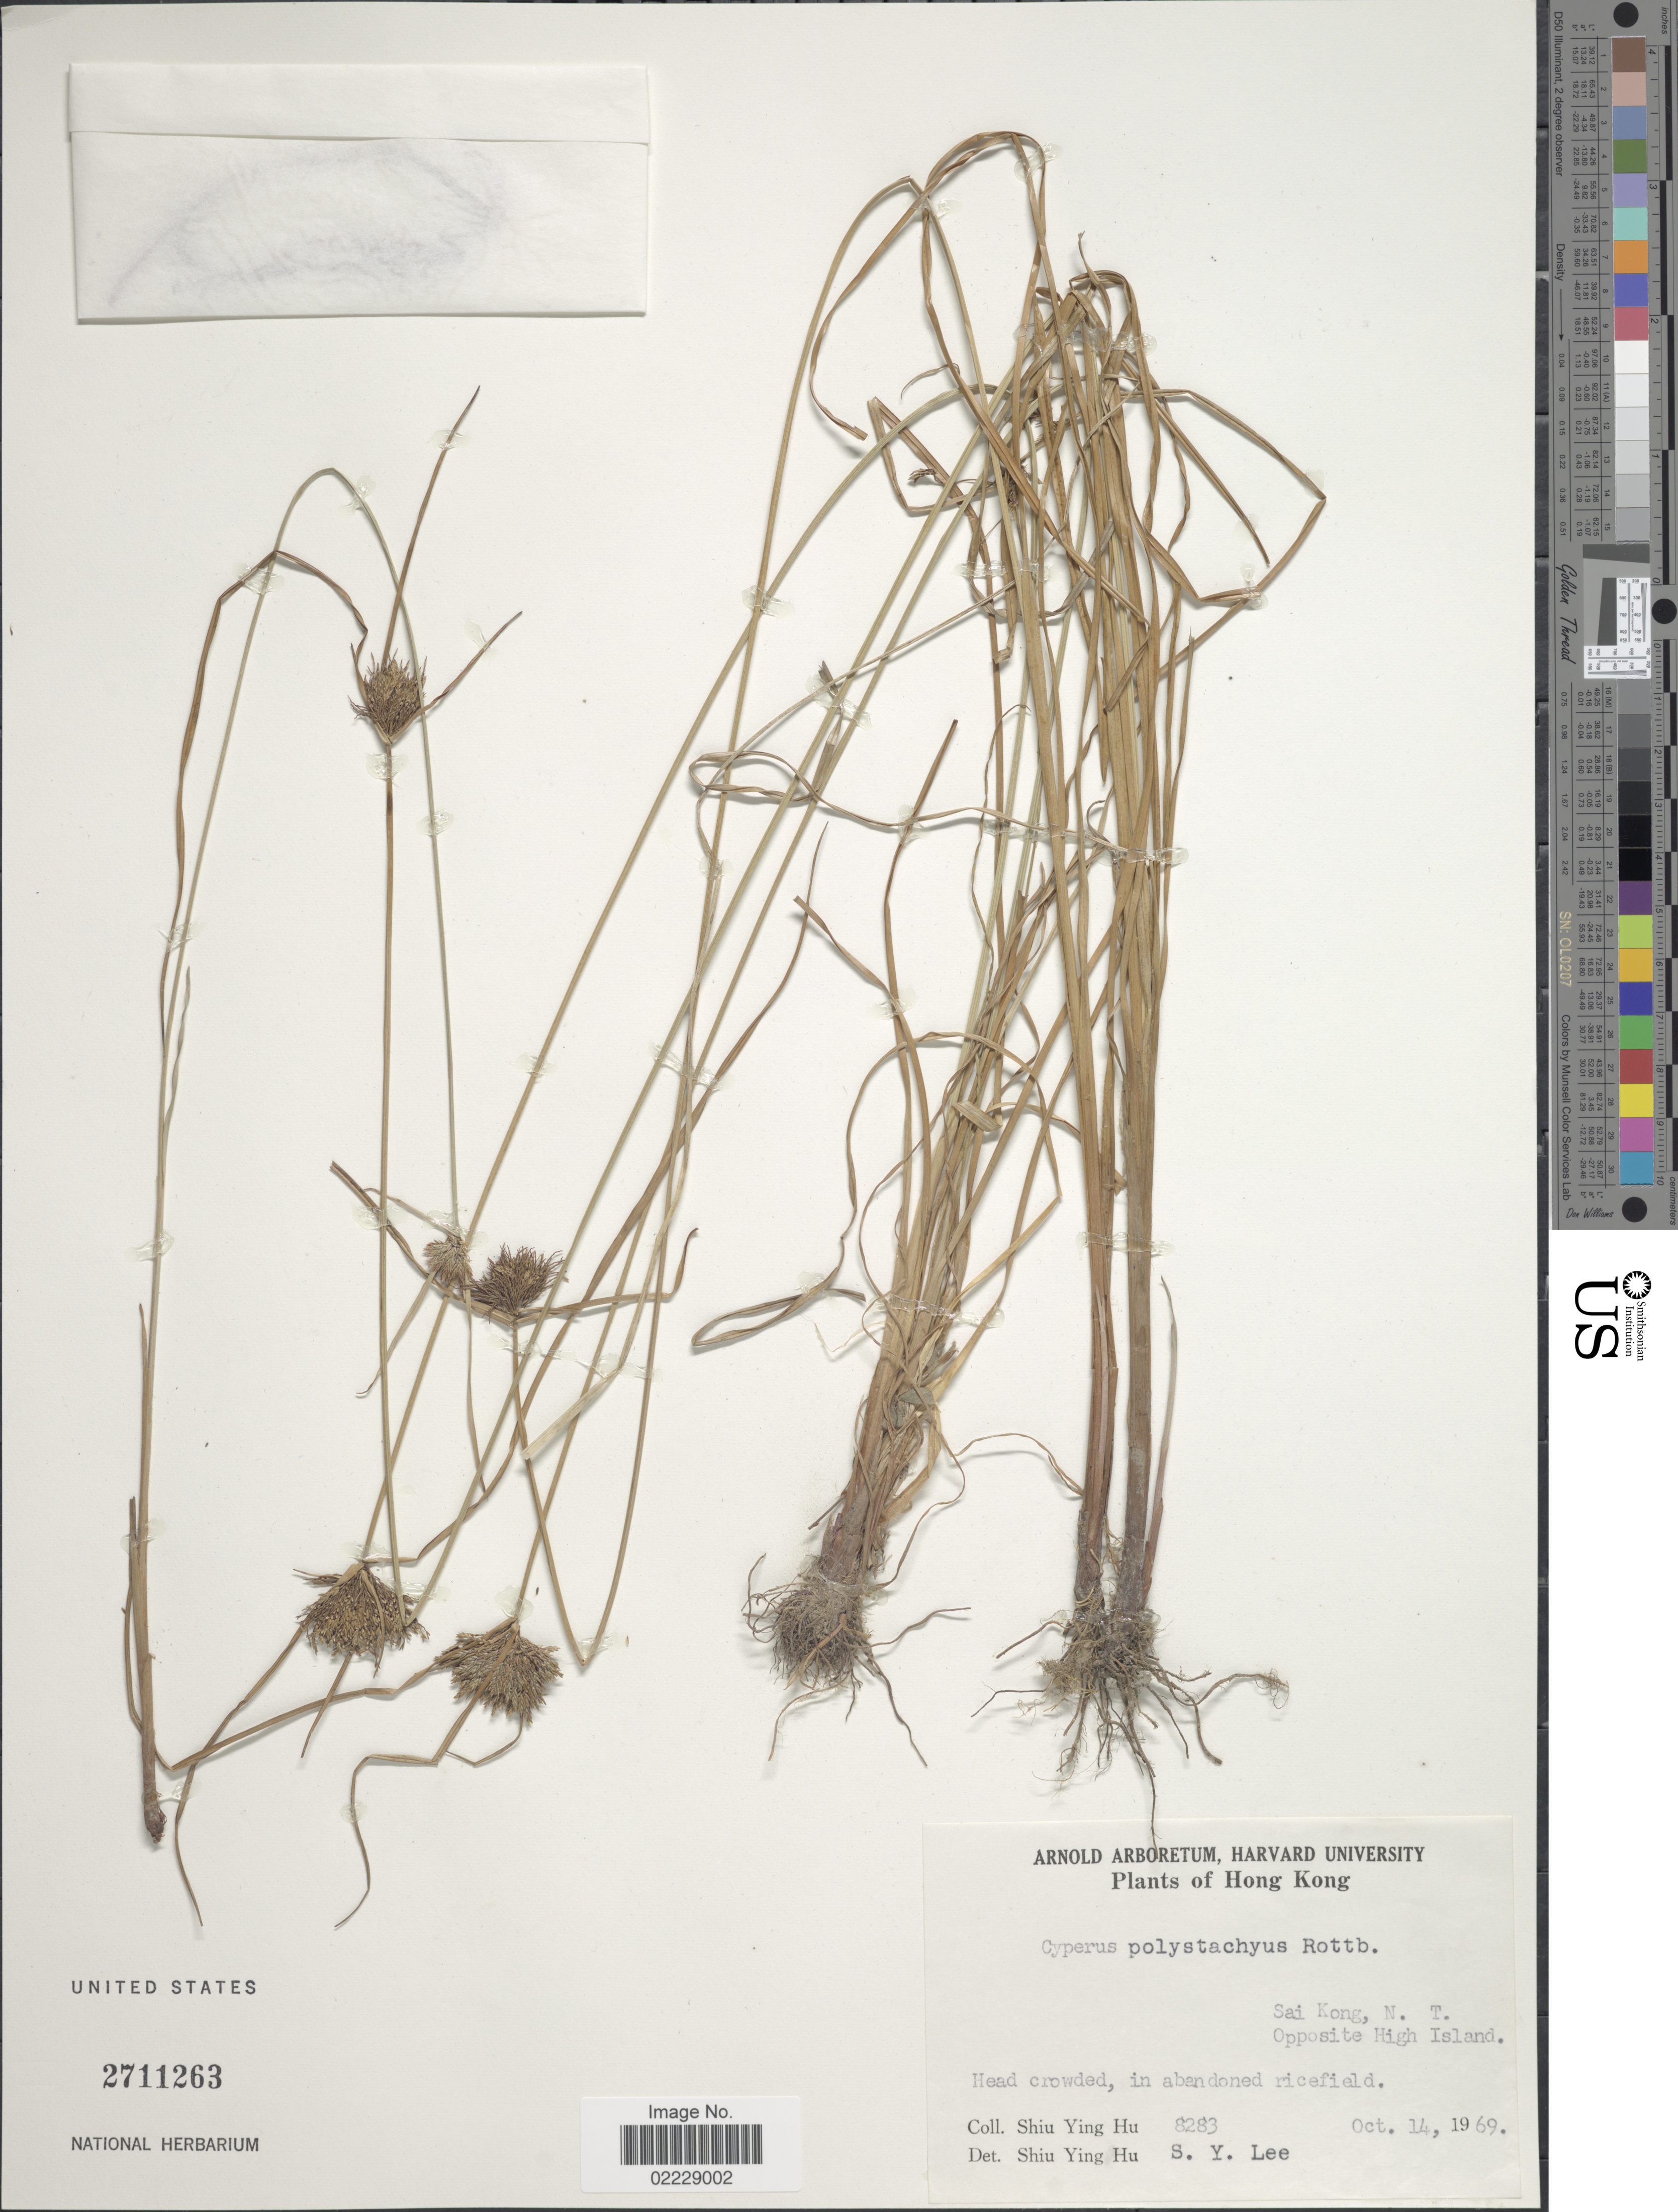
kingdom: Plantae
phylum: Tracheophyta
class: Liliopsida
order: Poales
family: Cyperaceae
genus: Cyperus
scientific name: Cyperus polystachyos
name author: Rottb.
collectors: S. Y. Hu & S. Lee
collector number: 8283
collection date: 1969-10-14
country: China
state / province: Hong Kong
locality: Sai Kong, N.T. Opposite High Island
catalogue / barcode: US 2711263